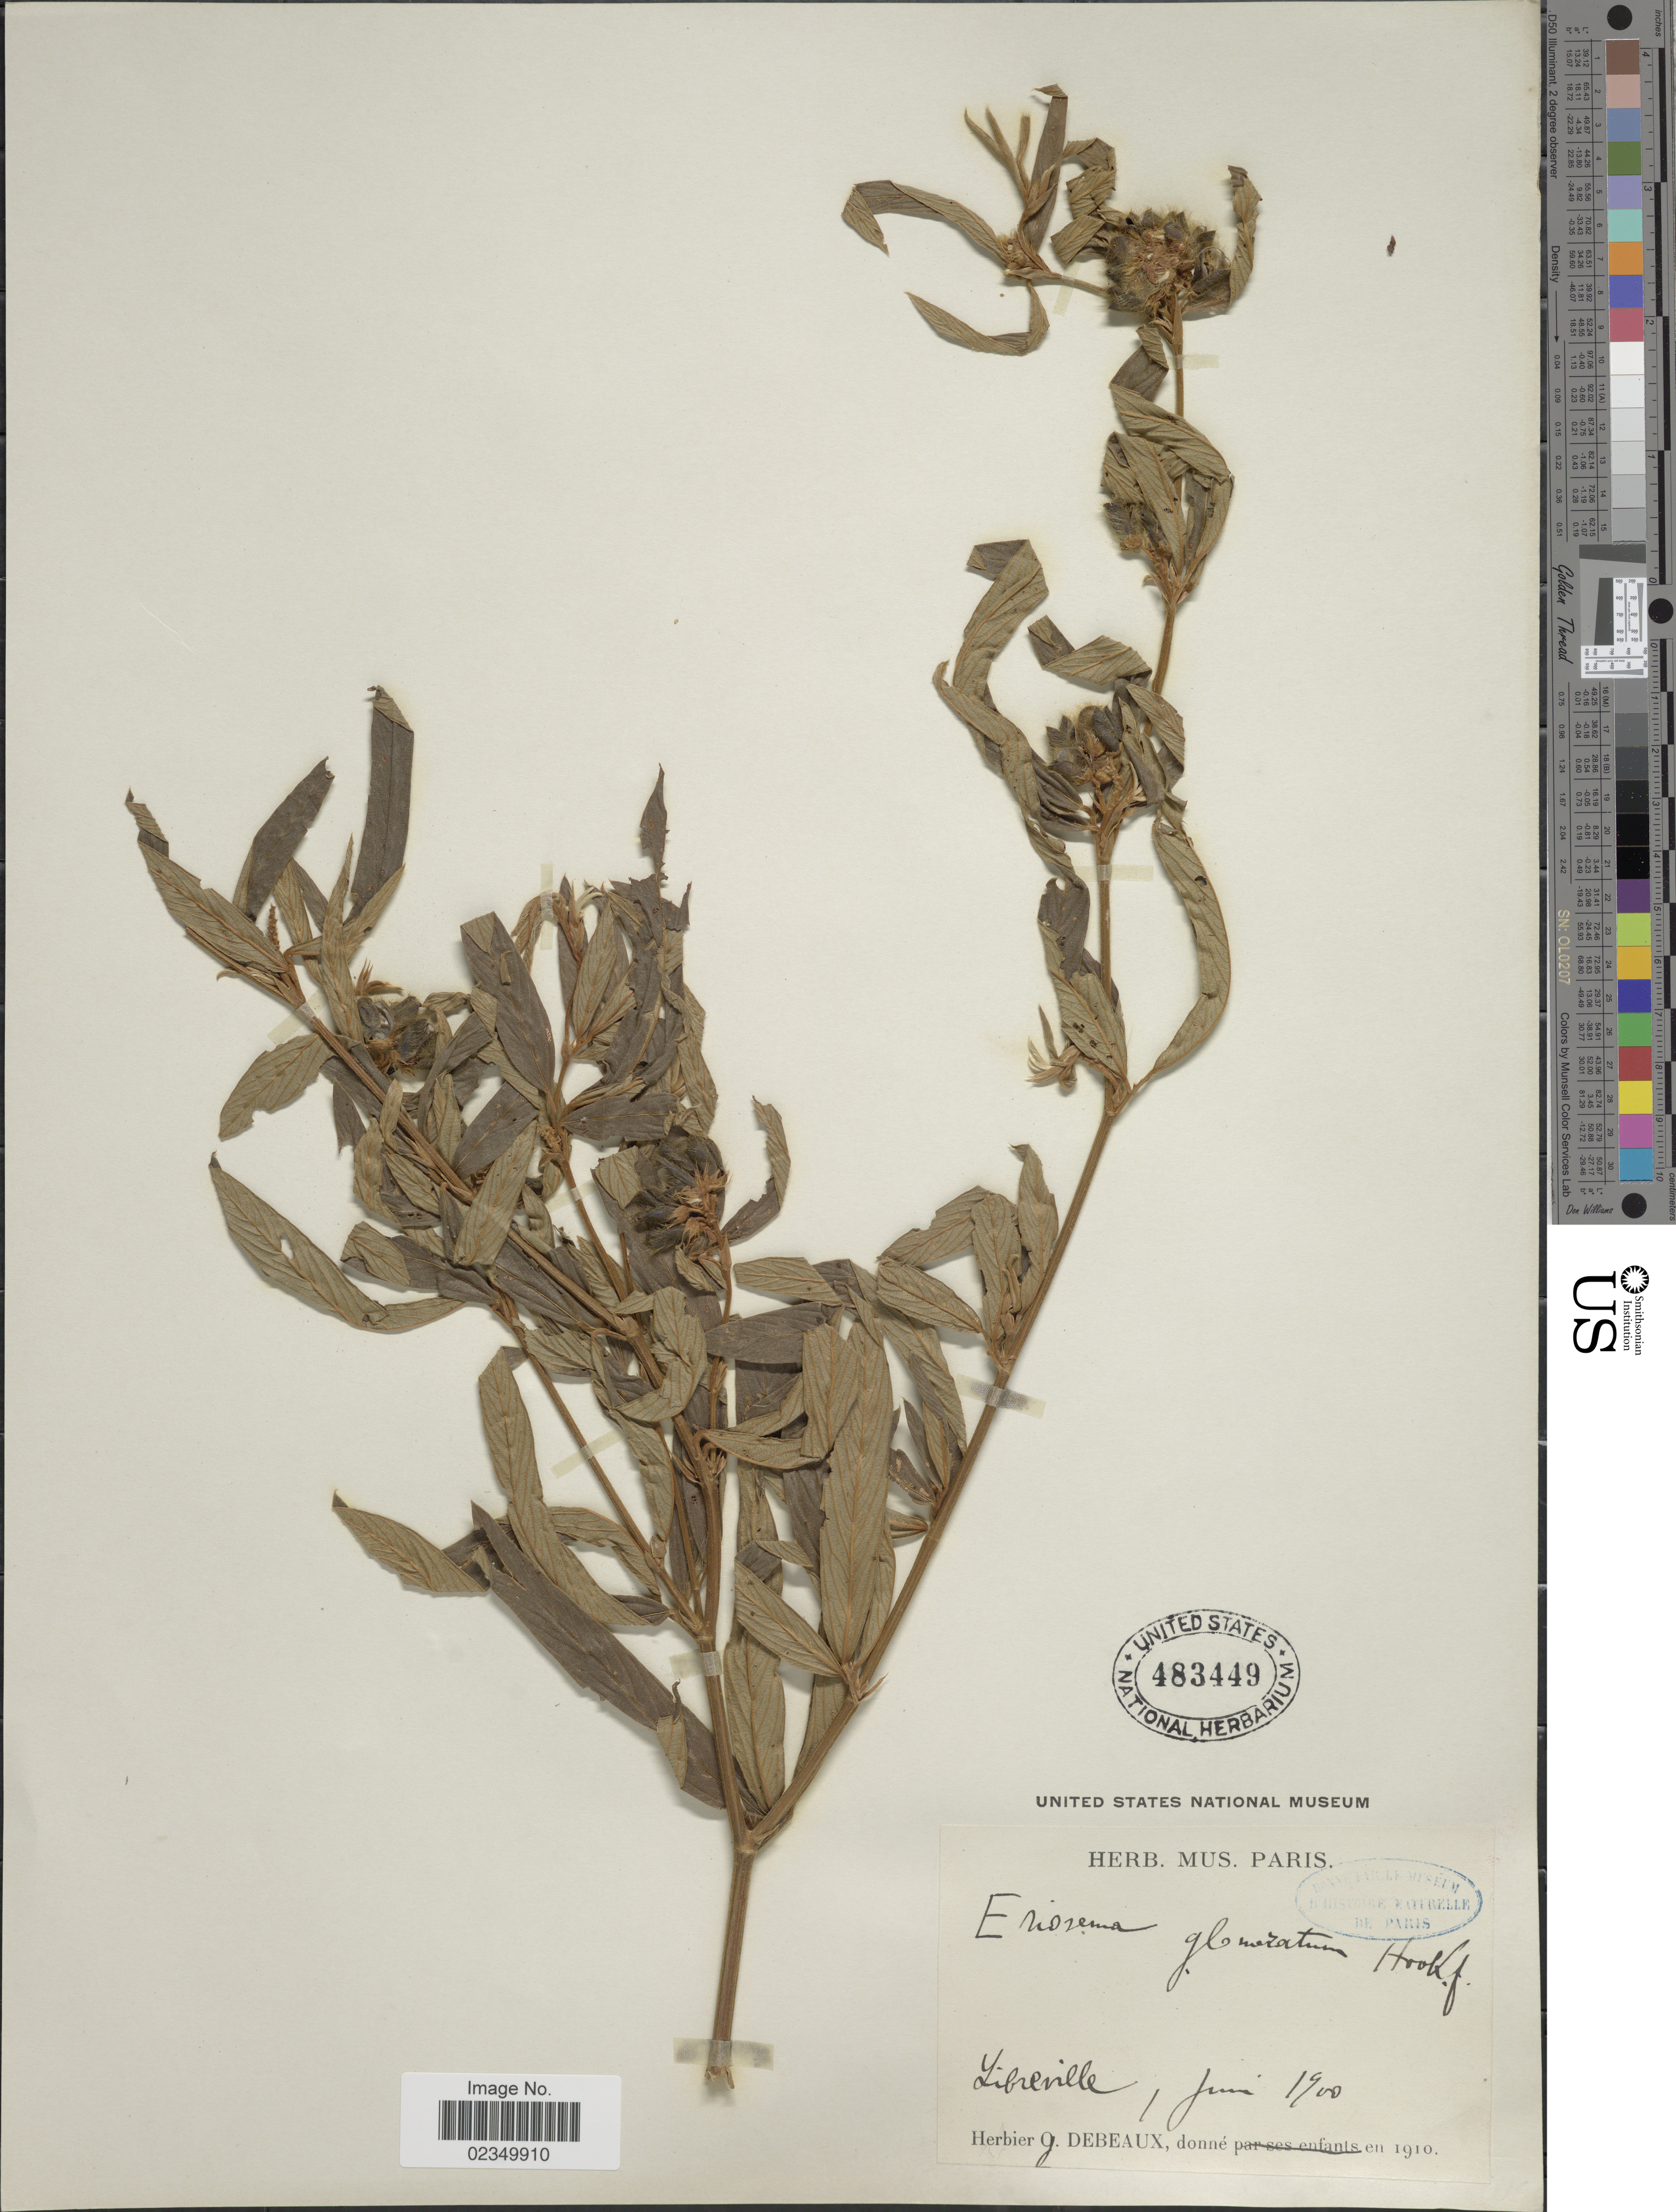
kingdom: Plantae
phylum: Tracheophyta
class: Magnoliopsida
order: Fabales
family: Fabaceae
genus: Eriosema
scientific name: Eriosema glomeratum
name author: (Guill. & Perr.) Hook. f.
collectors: ex herb. O. Debeaux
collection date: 1910-06-01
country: Gabon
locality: Libreville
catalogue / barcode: US 483449